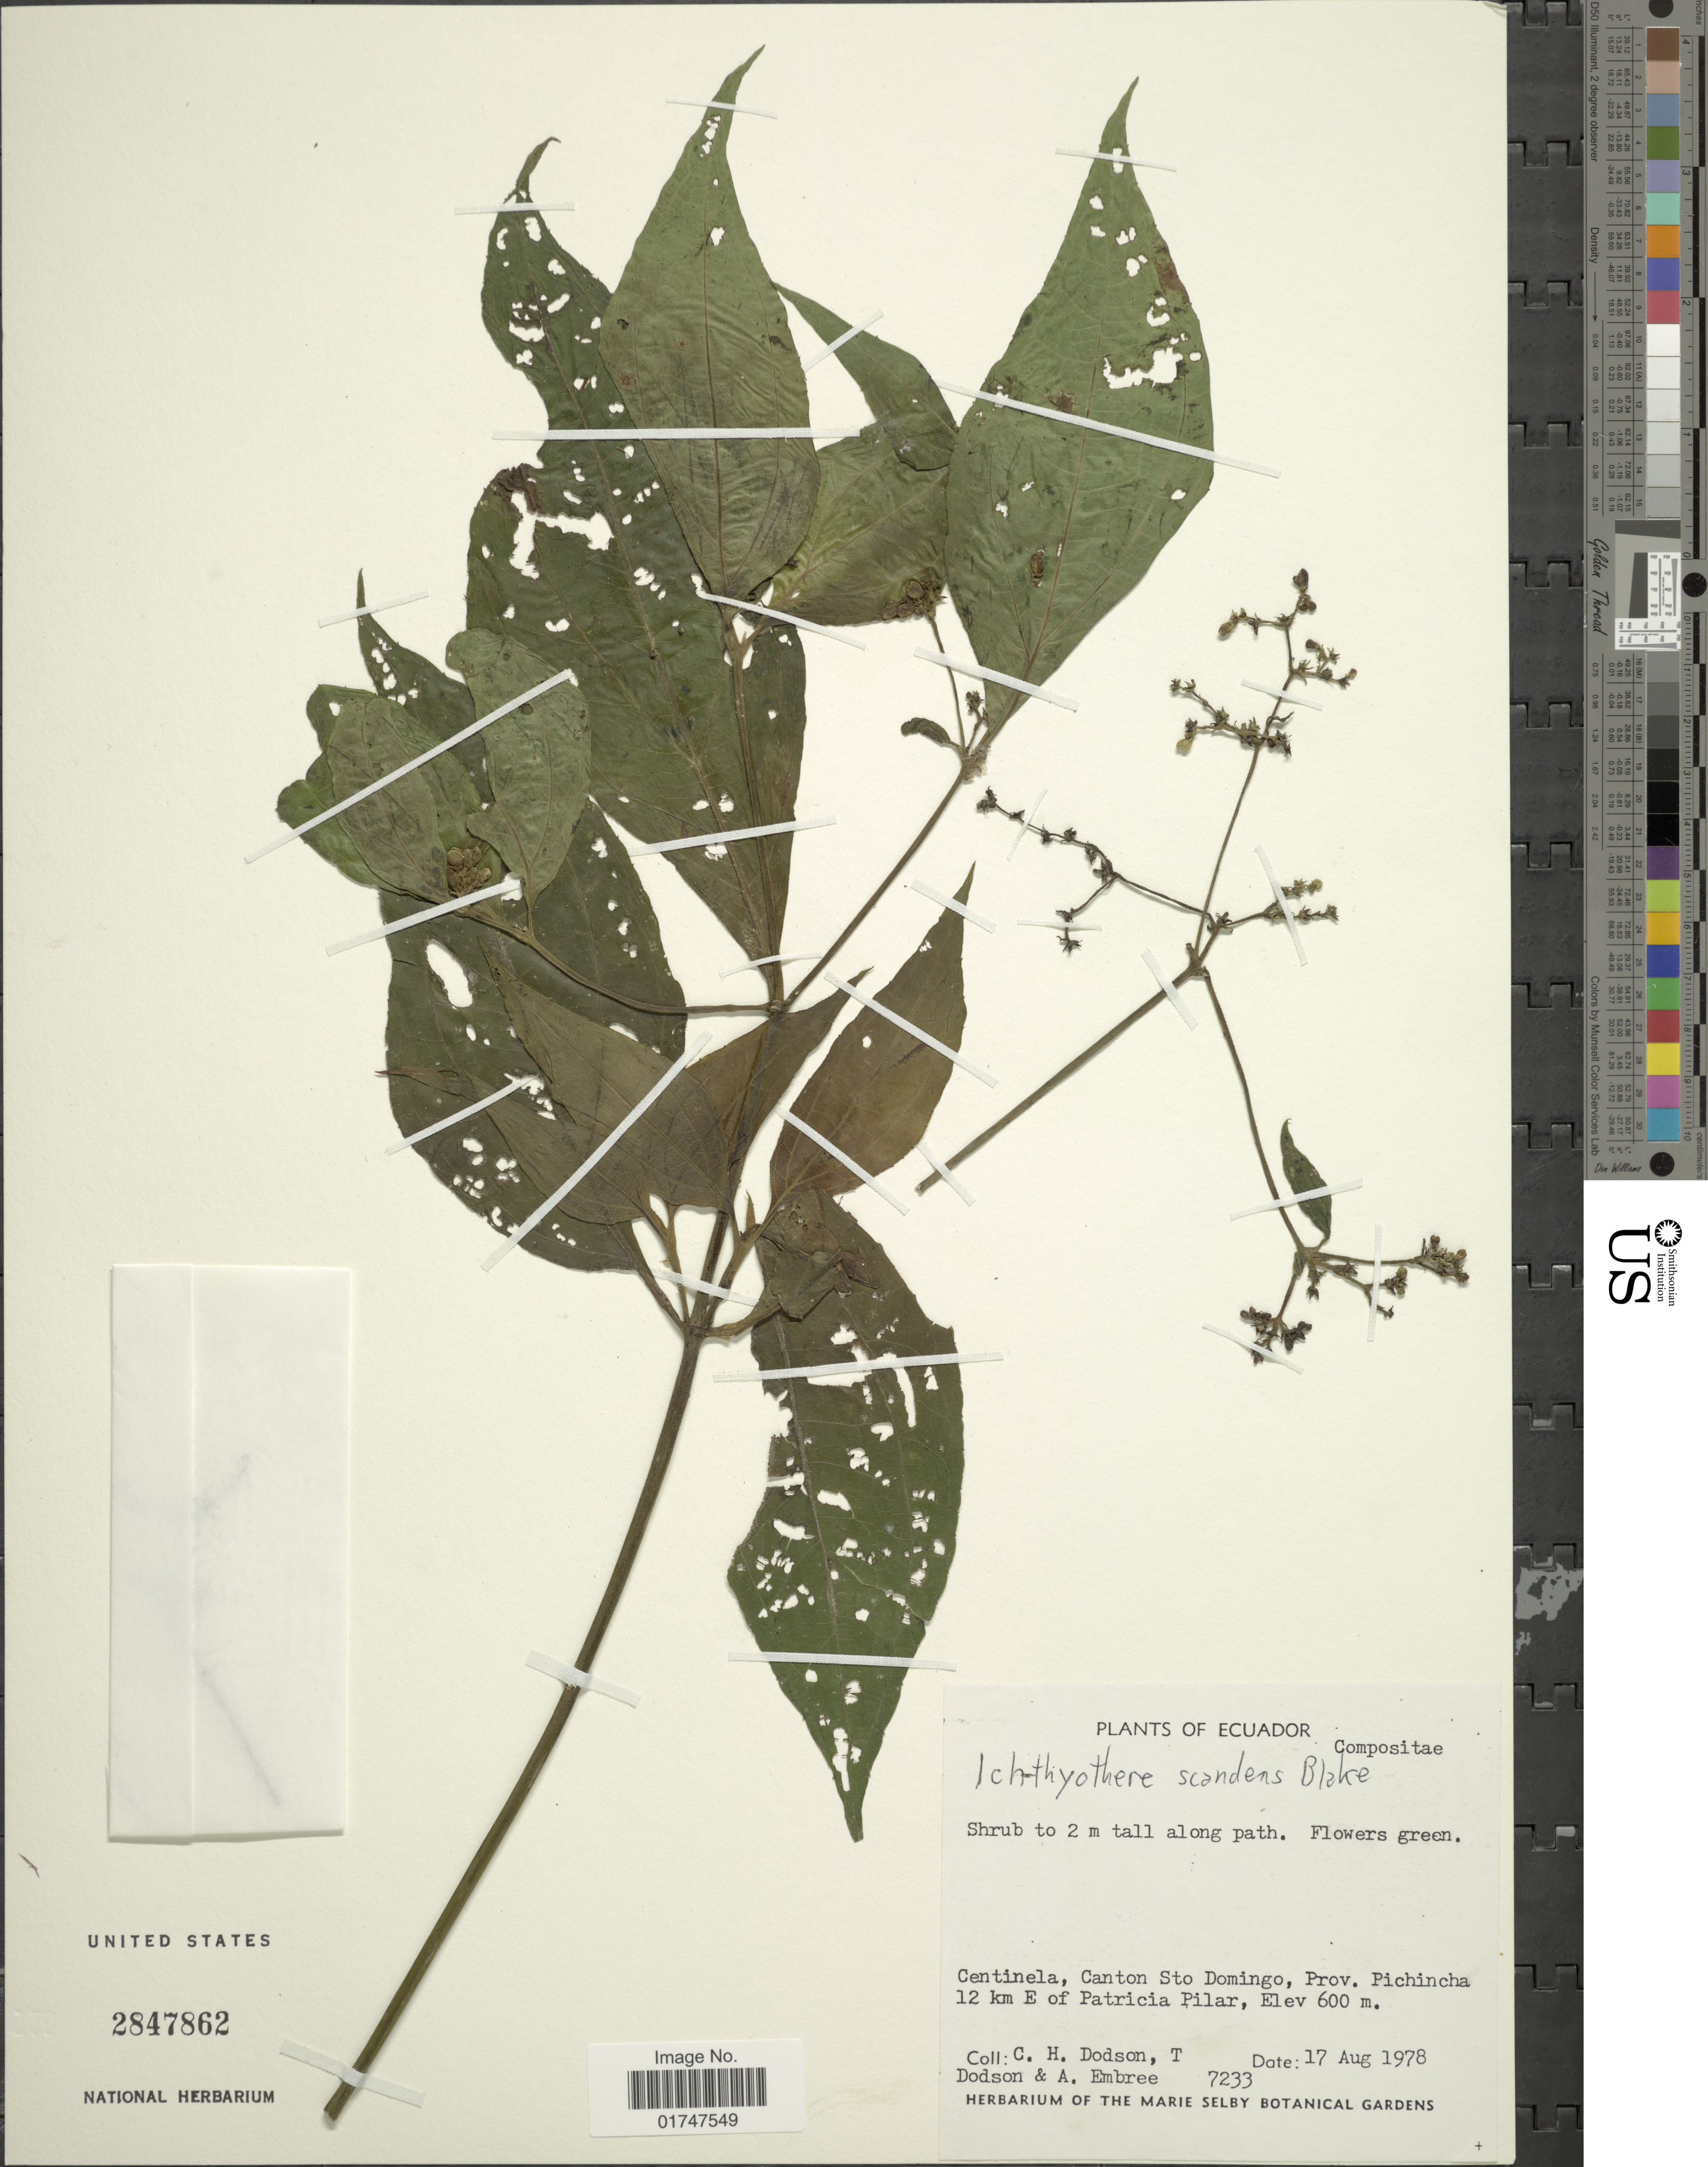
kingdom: Plantae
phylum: Tracheophyta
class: Magnoliopsida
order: Asterales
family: Asteraceae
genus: Ichthyothere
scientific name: Ichthyothere scandens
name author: S.F. Blake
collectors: C. H. Dodson, T. A. Dodson & A. Embree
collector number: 7233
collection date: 1978-08-17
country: Ecuador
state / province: Pichincha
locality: Centinela, Canton Sto Domingo, Prov. Pichincha. 12 km E of Patricia Pilar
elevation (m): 600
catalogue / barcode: US 2847862